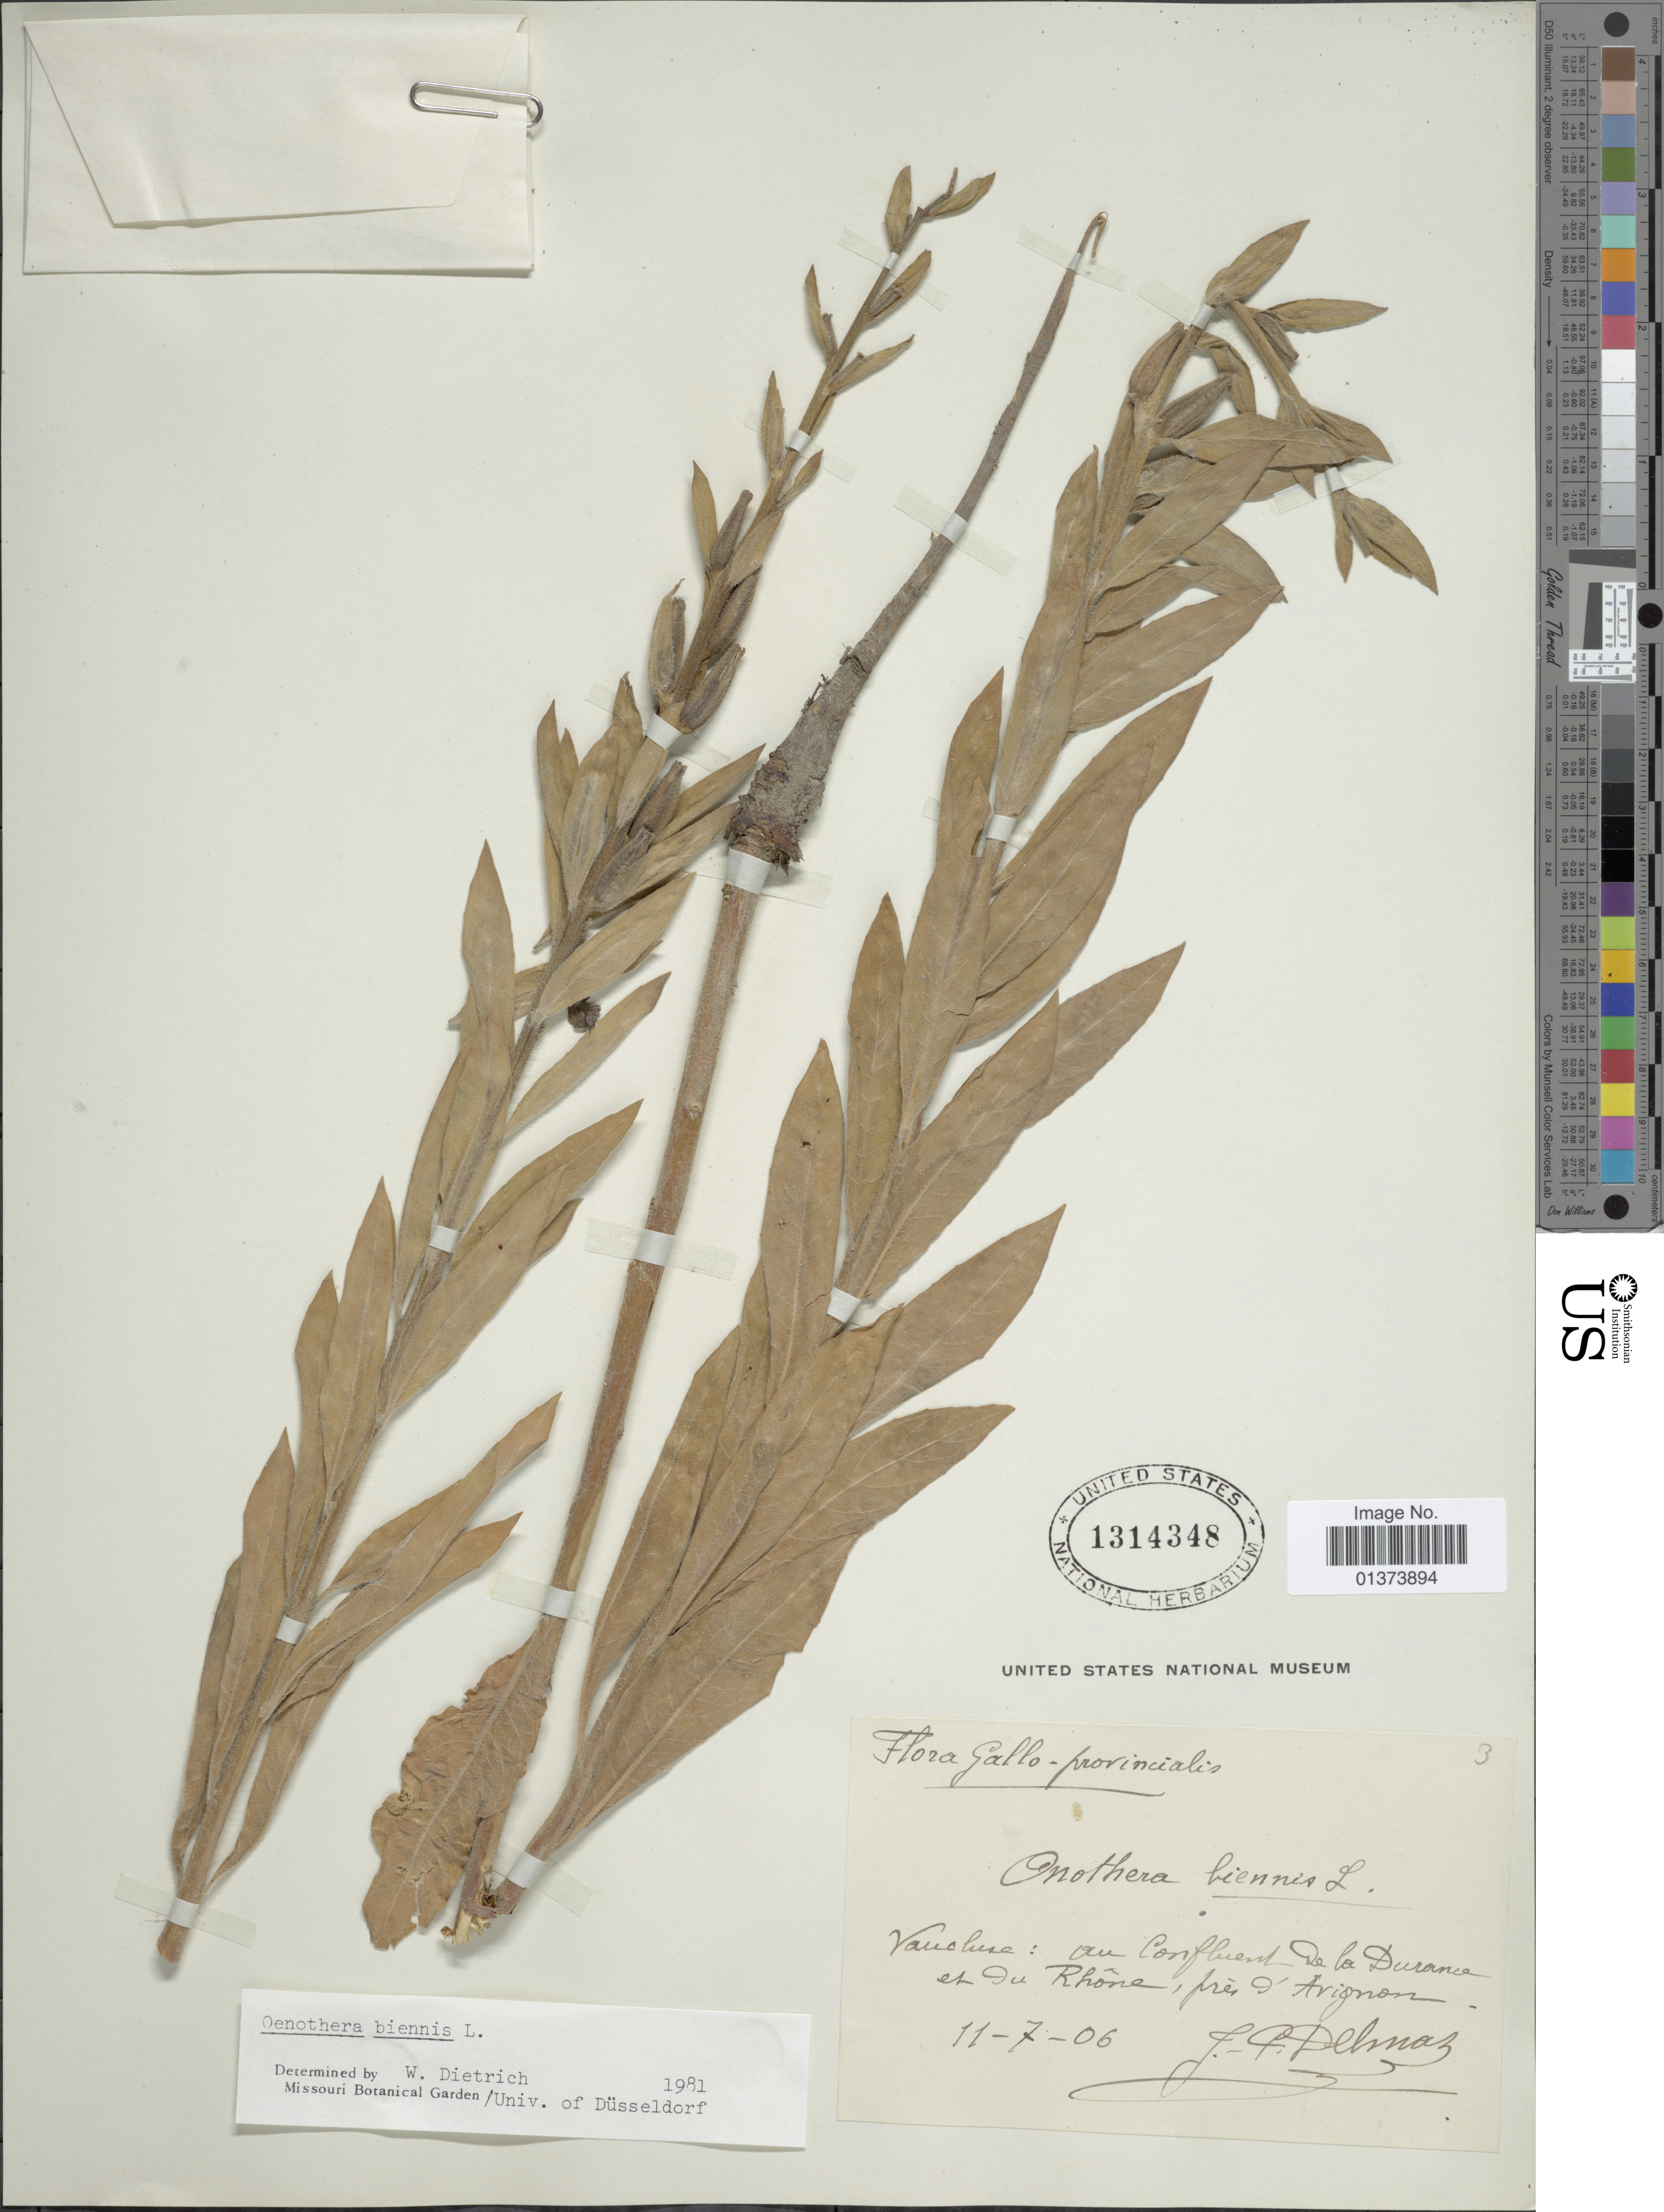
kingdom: Plantae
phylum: Tracheophyta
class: Magnoliopsida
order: Myrtales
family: Onagraceae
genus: Oenothera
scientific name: Oenothera biennis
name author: L.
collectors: J. Delmas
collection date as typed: Transcribed d/m/y: 11/7/6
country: France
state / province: Provence-Alpes-Côte d'Azur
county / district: Vaucluse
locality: Vaucluse: au Confluent de la Durance et du Rhône, pres d' Avignon [interpreted]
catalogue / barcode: US 1314348